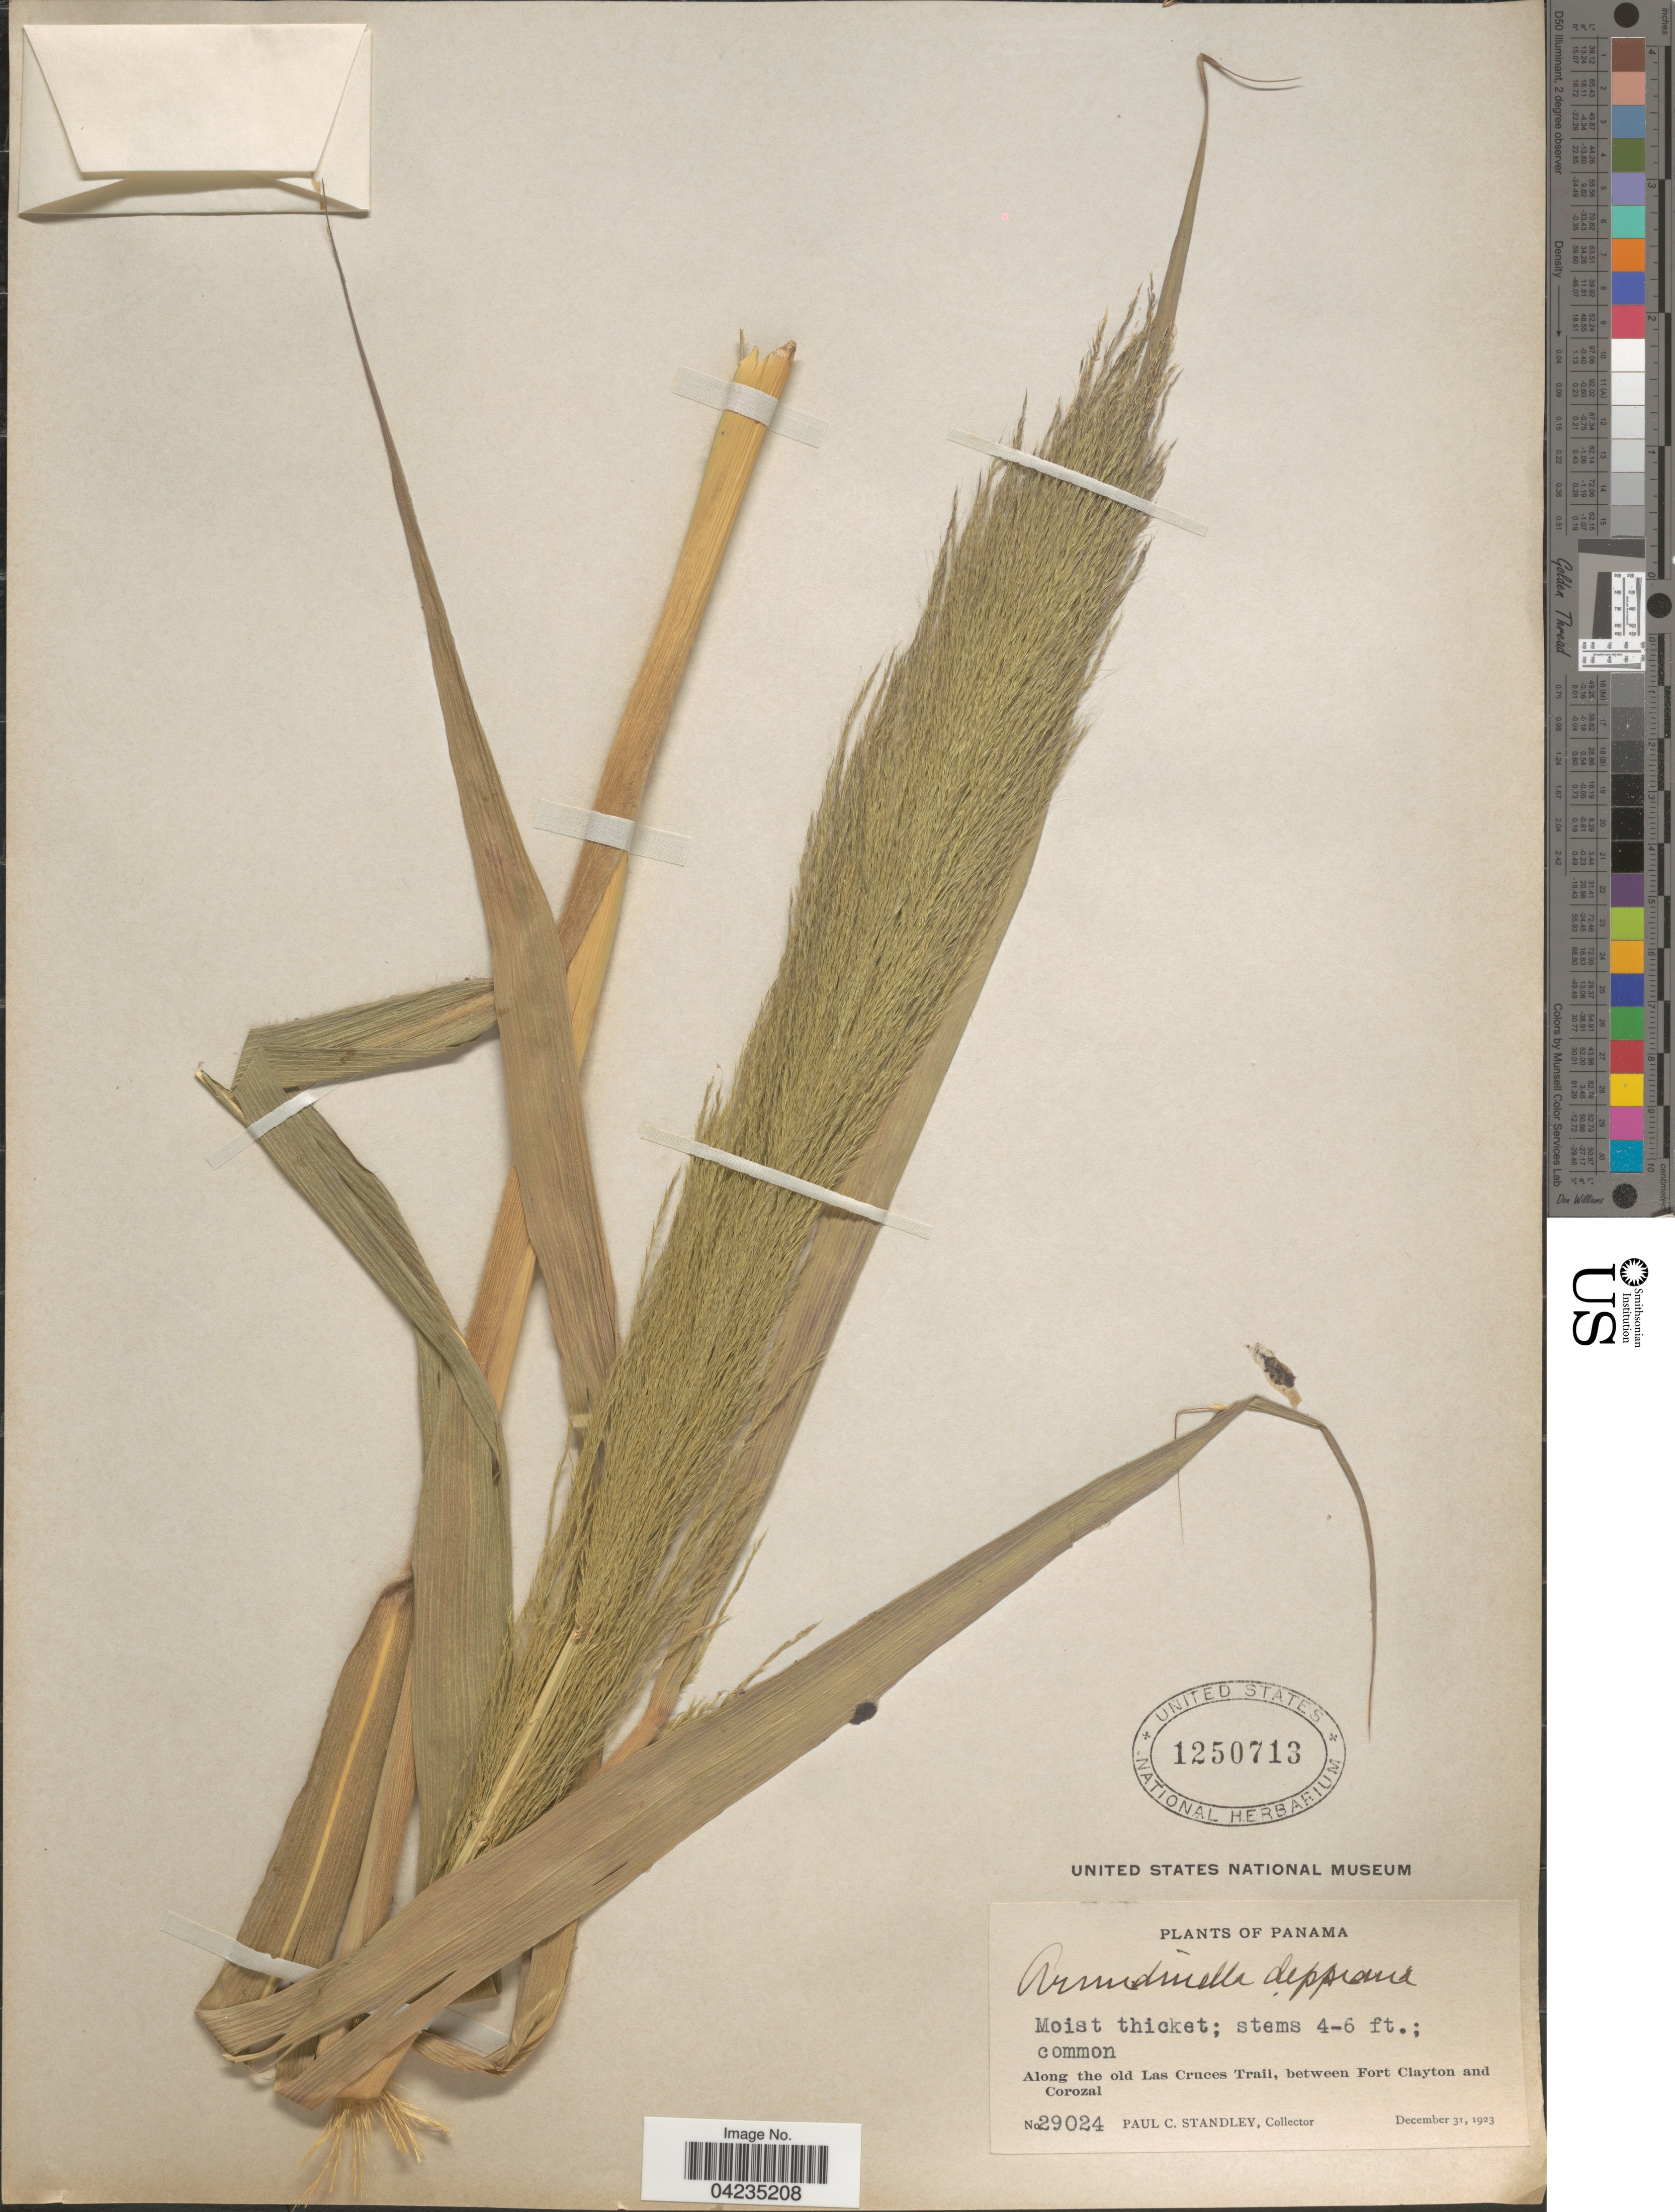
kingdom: Plantae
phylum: Tracheophyta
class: Liliopsida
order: Poales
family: Poaceae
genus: Arundinella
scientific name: Arundinella deppeana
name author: Nees ex Steud.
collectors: P. C. Standley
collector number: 29024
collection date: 1923-12-31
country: Panama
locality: Along the old Las Cruces Trail, between Fort Clayton and Corozal.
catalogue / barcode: US 1250713